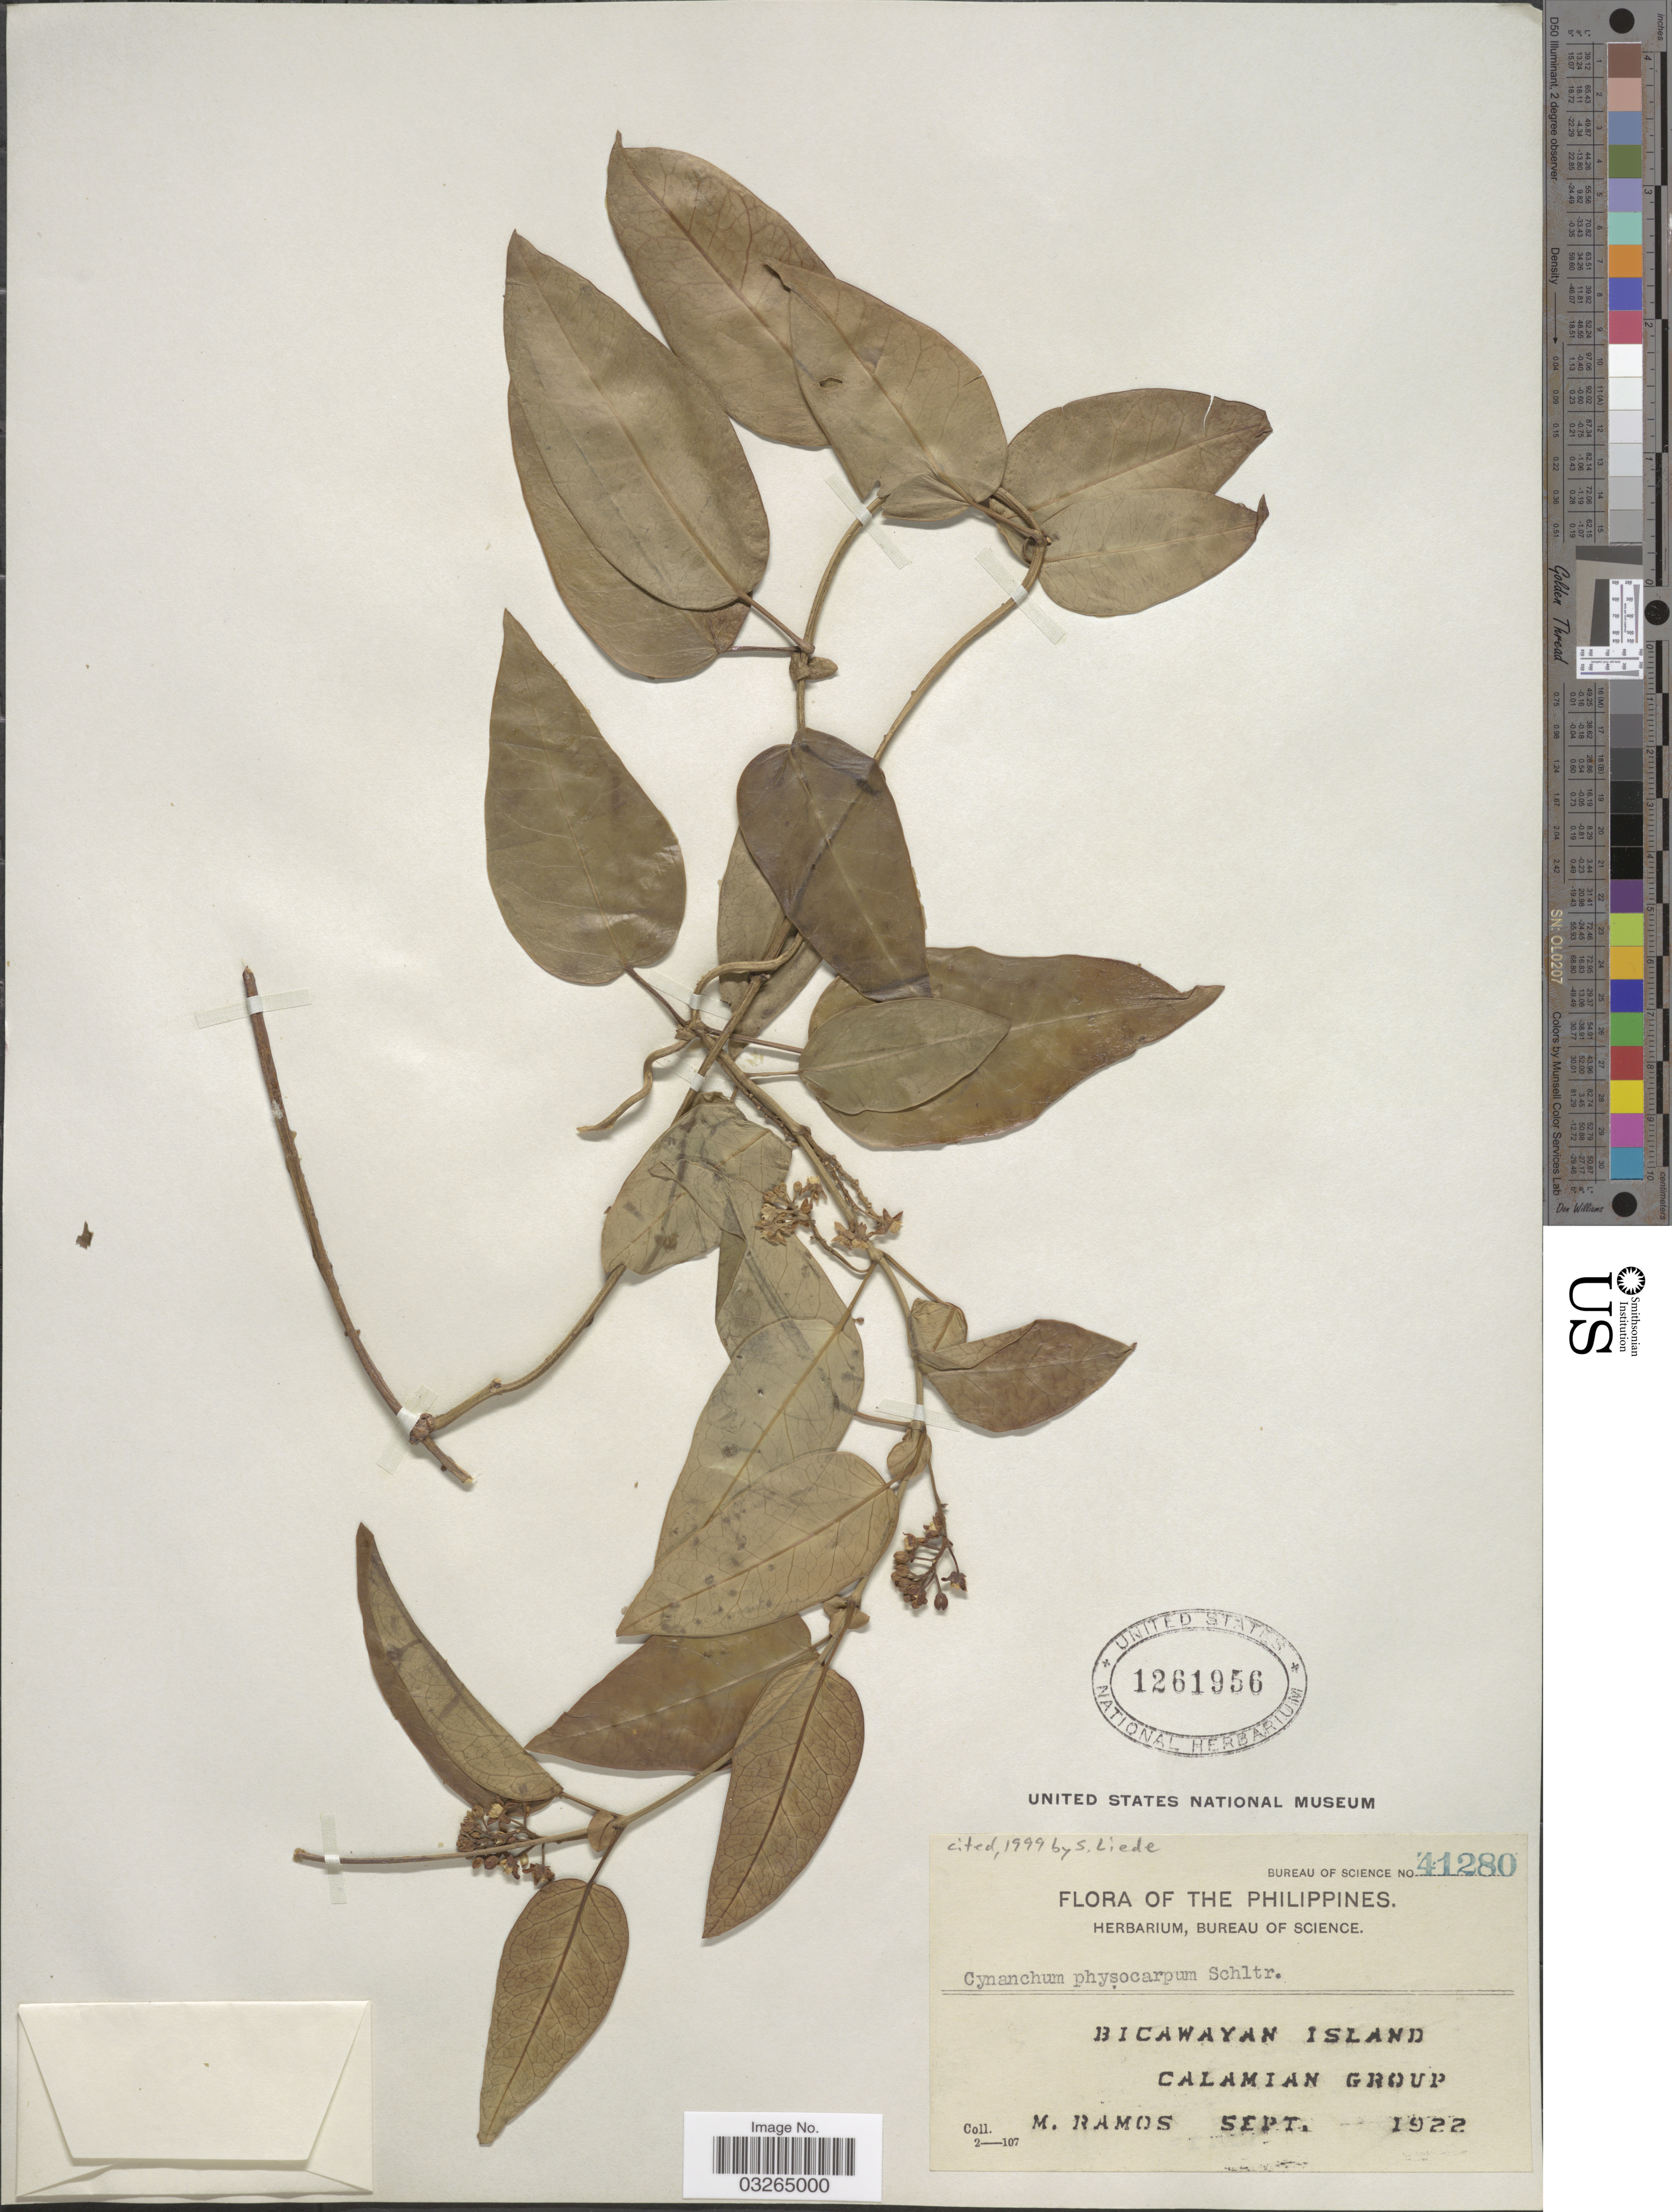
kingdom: Plantae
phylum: Tracheophyta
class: Magnoliopsida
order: Gentianales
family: Apocynaceae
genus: Cynanchum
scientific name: Cynanchum physocarpum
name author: Schltr.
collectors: M. Ramos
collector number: Bureau of Science 41280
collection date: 1922-09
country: Philippines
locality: Bicawayan Island. Calamian Group.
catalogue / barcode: US 1261956